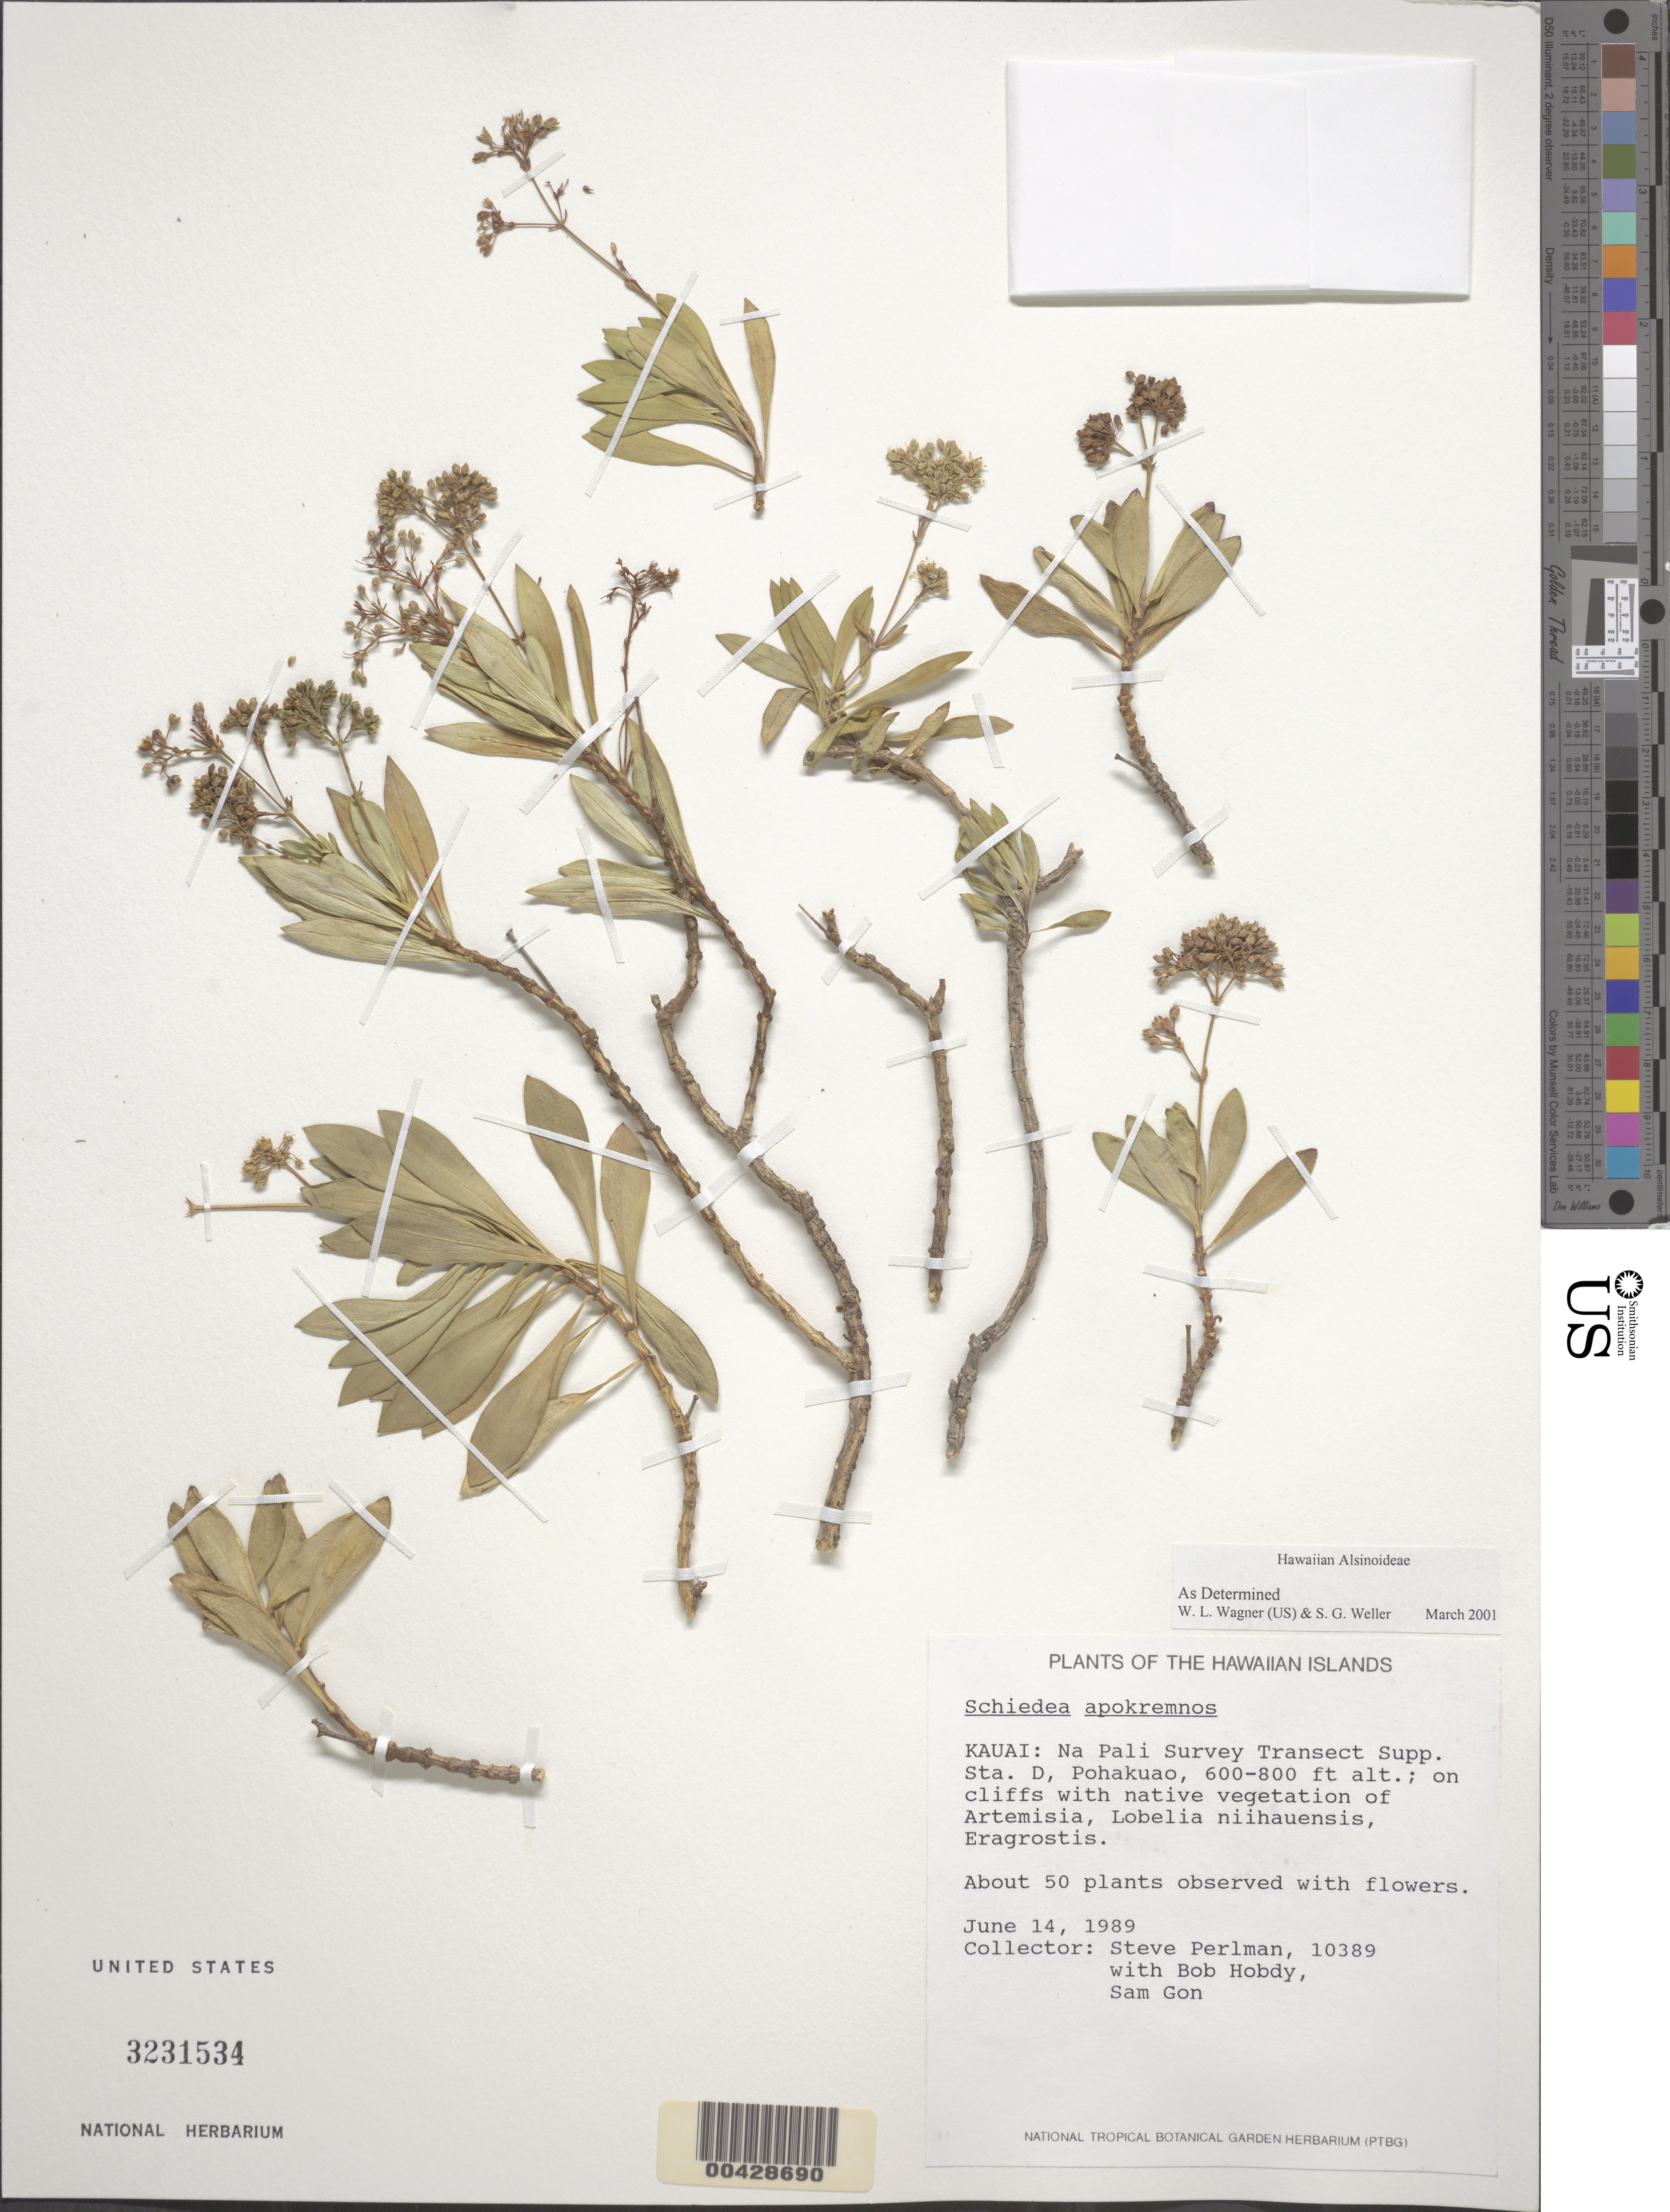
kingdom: Plantae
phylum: Tracheophyta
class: Magnoliopsida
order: Caryophyllales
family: Caryophyllaceae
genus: Schiedea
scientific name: Schiedea apokremnos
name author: H. St. John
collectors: S. P. Perlman, B. Hobdy & S. Gon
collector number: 10389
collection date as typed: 14 Jun 1989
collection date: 1989-06-14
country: United States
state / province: Hawaii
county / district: Kauai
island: Kaua'i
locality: Na Pali Survey Transect Supp. Sta. D., Pohakuao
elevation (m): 1968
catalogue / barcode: US 3231534